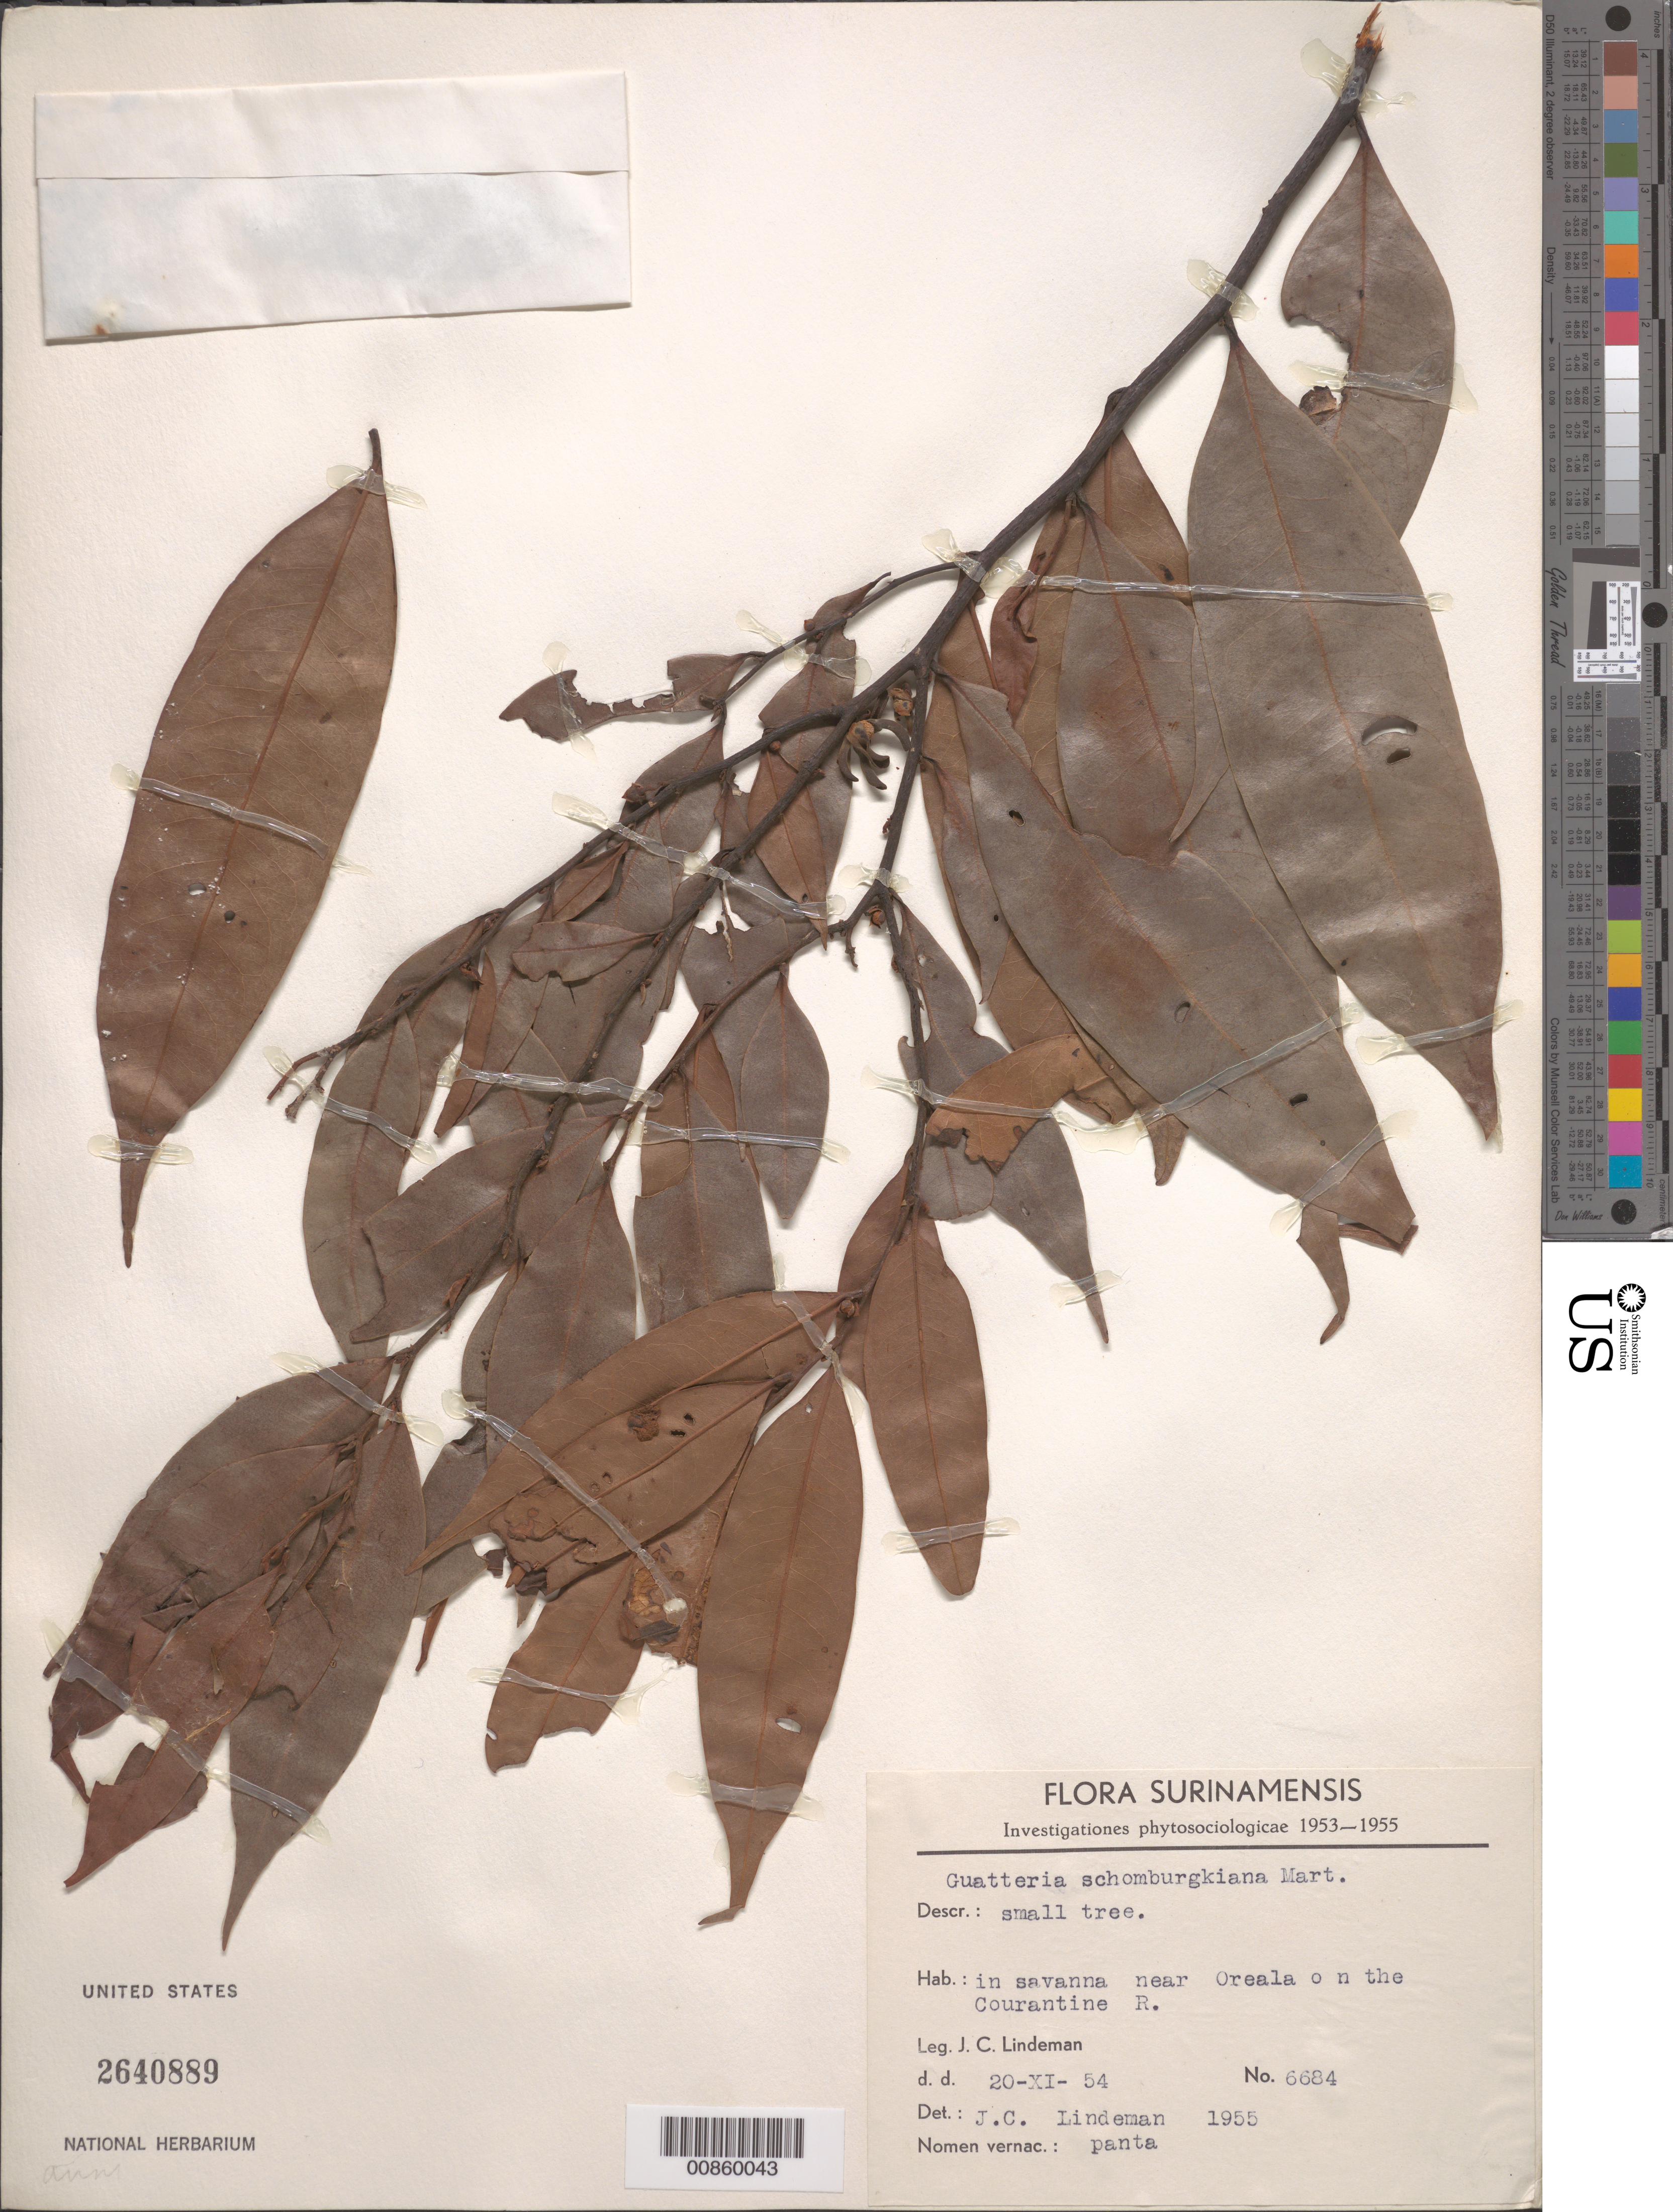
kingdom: Plantae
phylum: Tracheophyta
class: Magnoliopsida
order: Magnoliales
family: Annonaceae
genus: Guatteria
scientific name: Guatteria schomburgkiana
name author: Mart.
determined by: Lindeman, J. C.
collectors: J. C. Lindeman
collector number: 6684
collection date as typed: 20-Nov-54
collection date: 1954-11-20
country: Guyana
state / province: E. Berbice-Corentyne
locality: Courantyne R., near Oreala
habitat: Savanna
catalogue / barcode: US 2640889